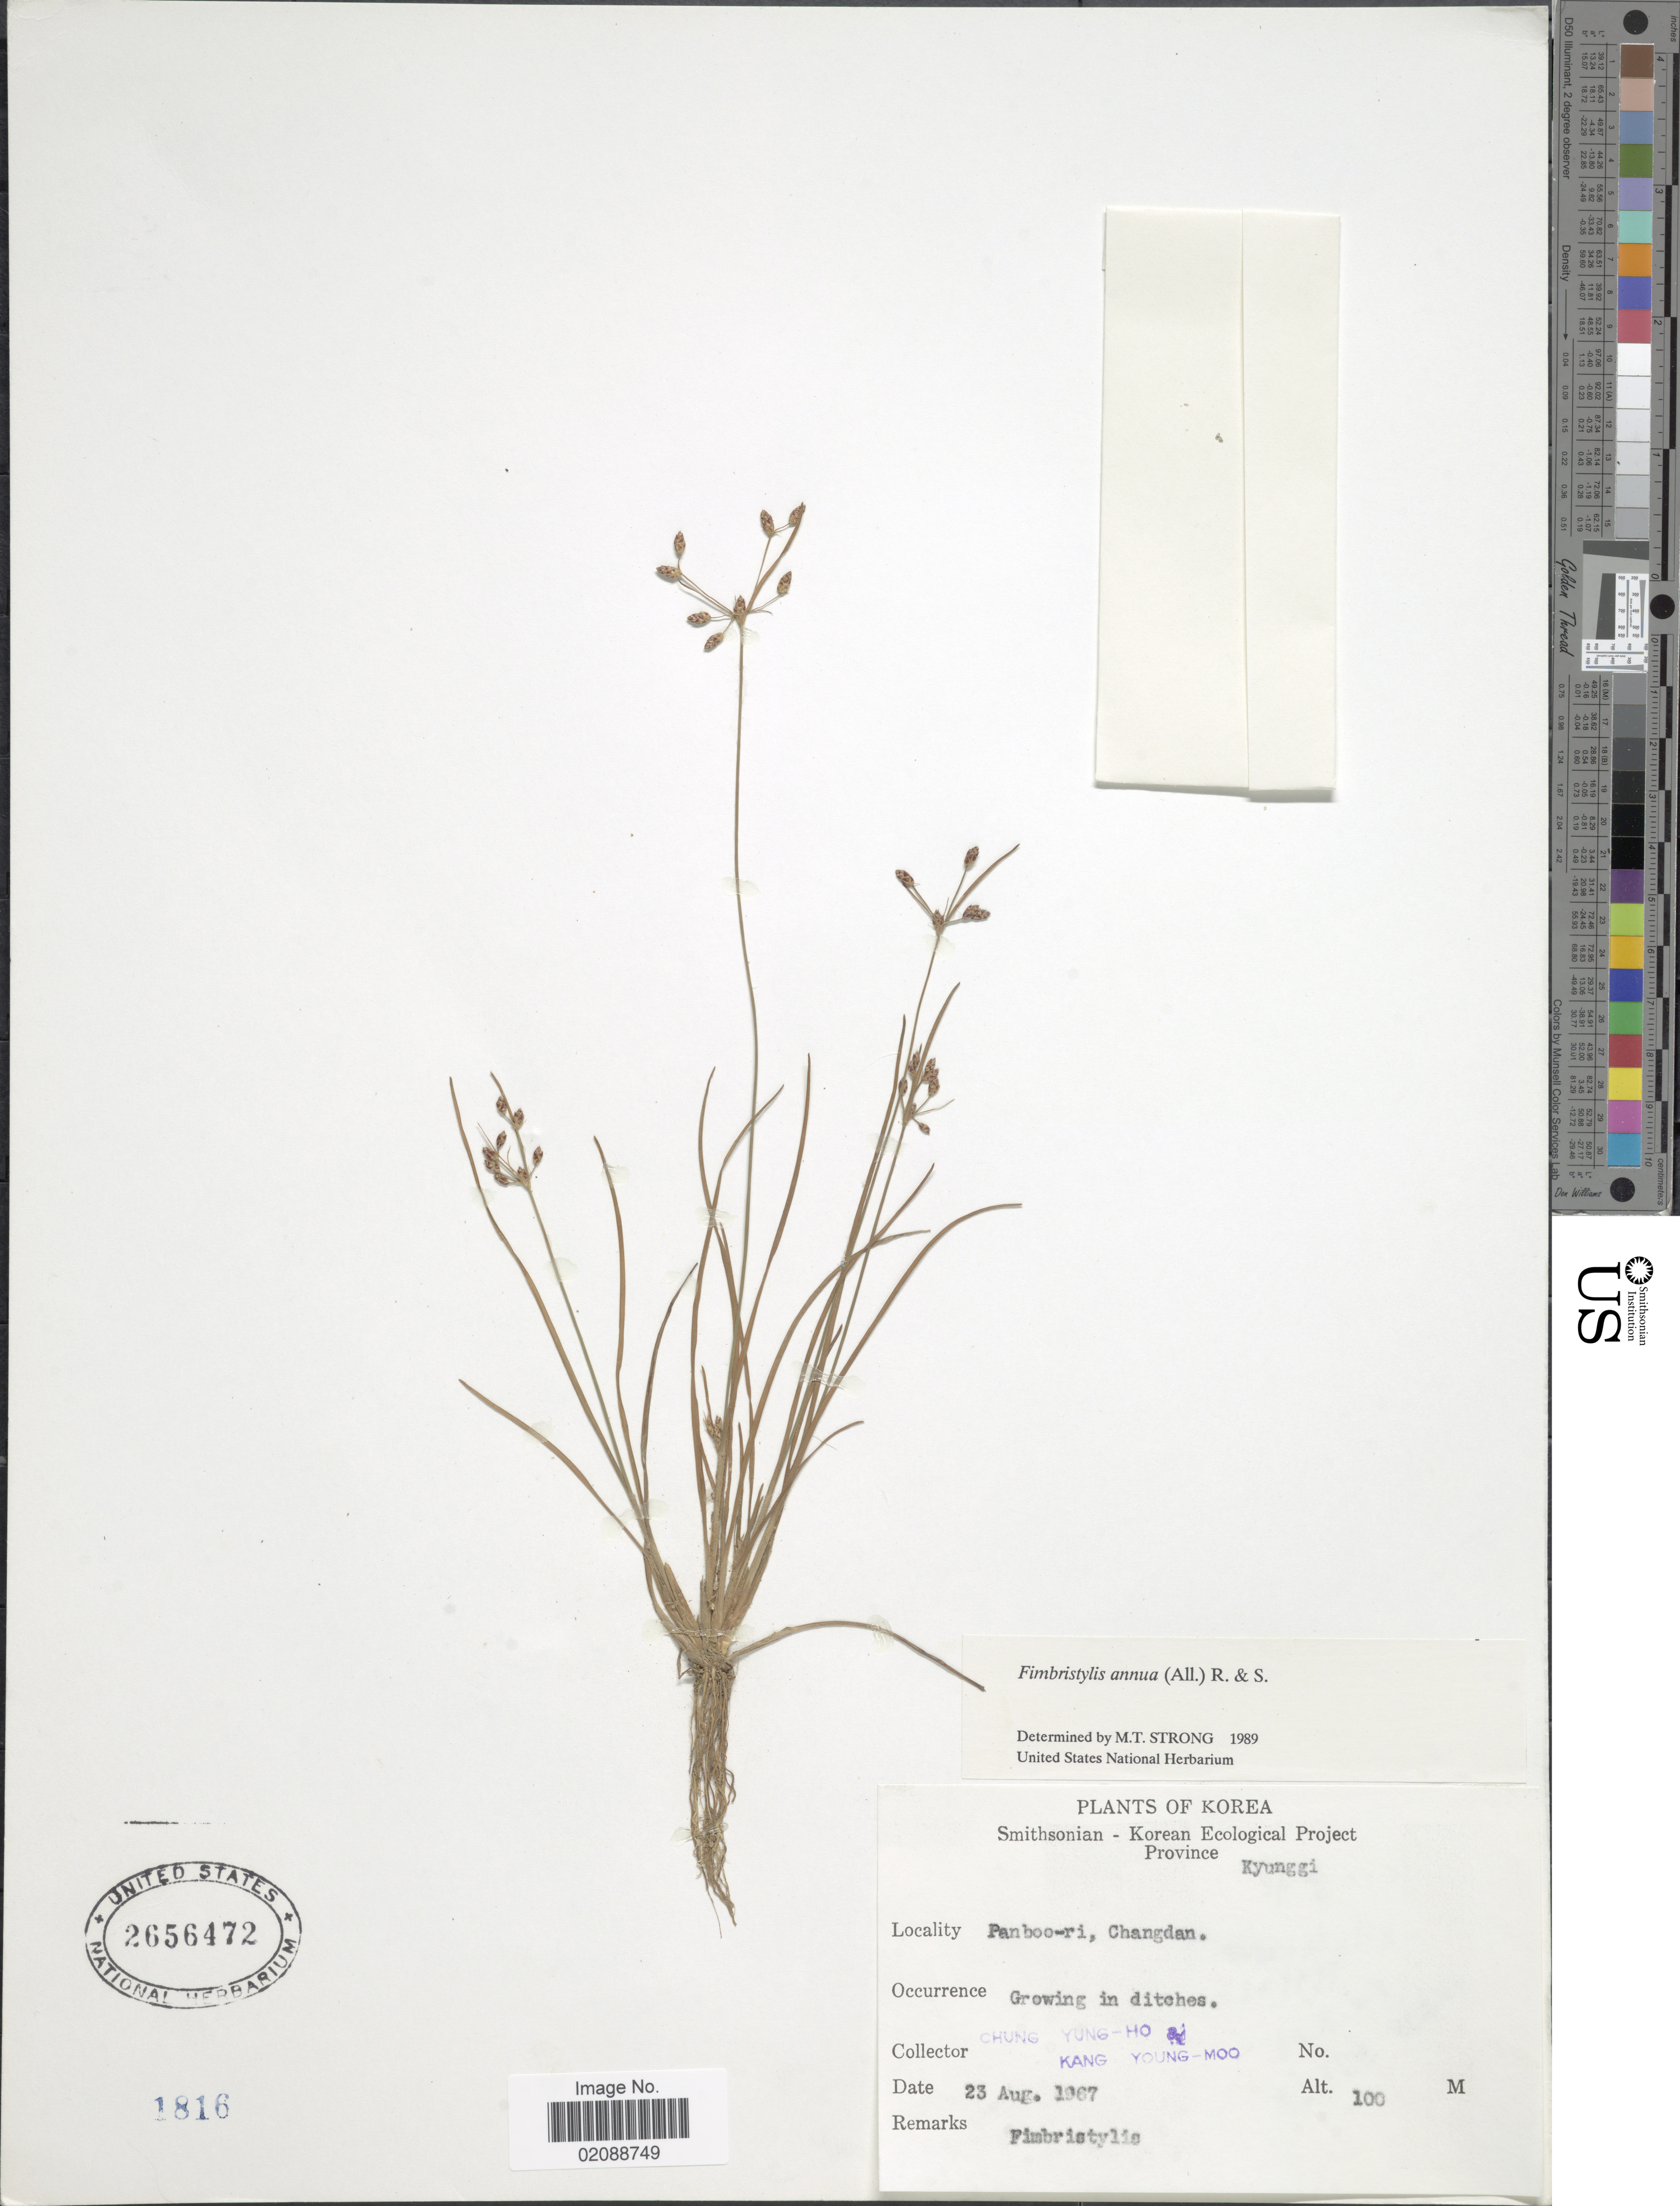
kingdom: Plantae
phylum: Tracheophyta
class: Liliopsida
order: Poales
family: Cyperaceae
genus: Fimbristylis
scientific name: Fimbristylis annua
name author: (All.) Roem. & Schult.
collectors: Y. Chung & Y. Kang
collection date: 1967-08-23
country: South Korea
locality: Korea, Kyunggi, Panboo-ri, Changdan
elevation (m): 100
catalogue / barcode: US 2656472